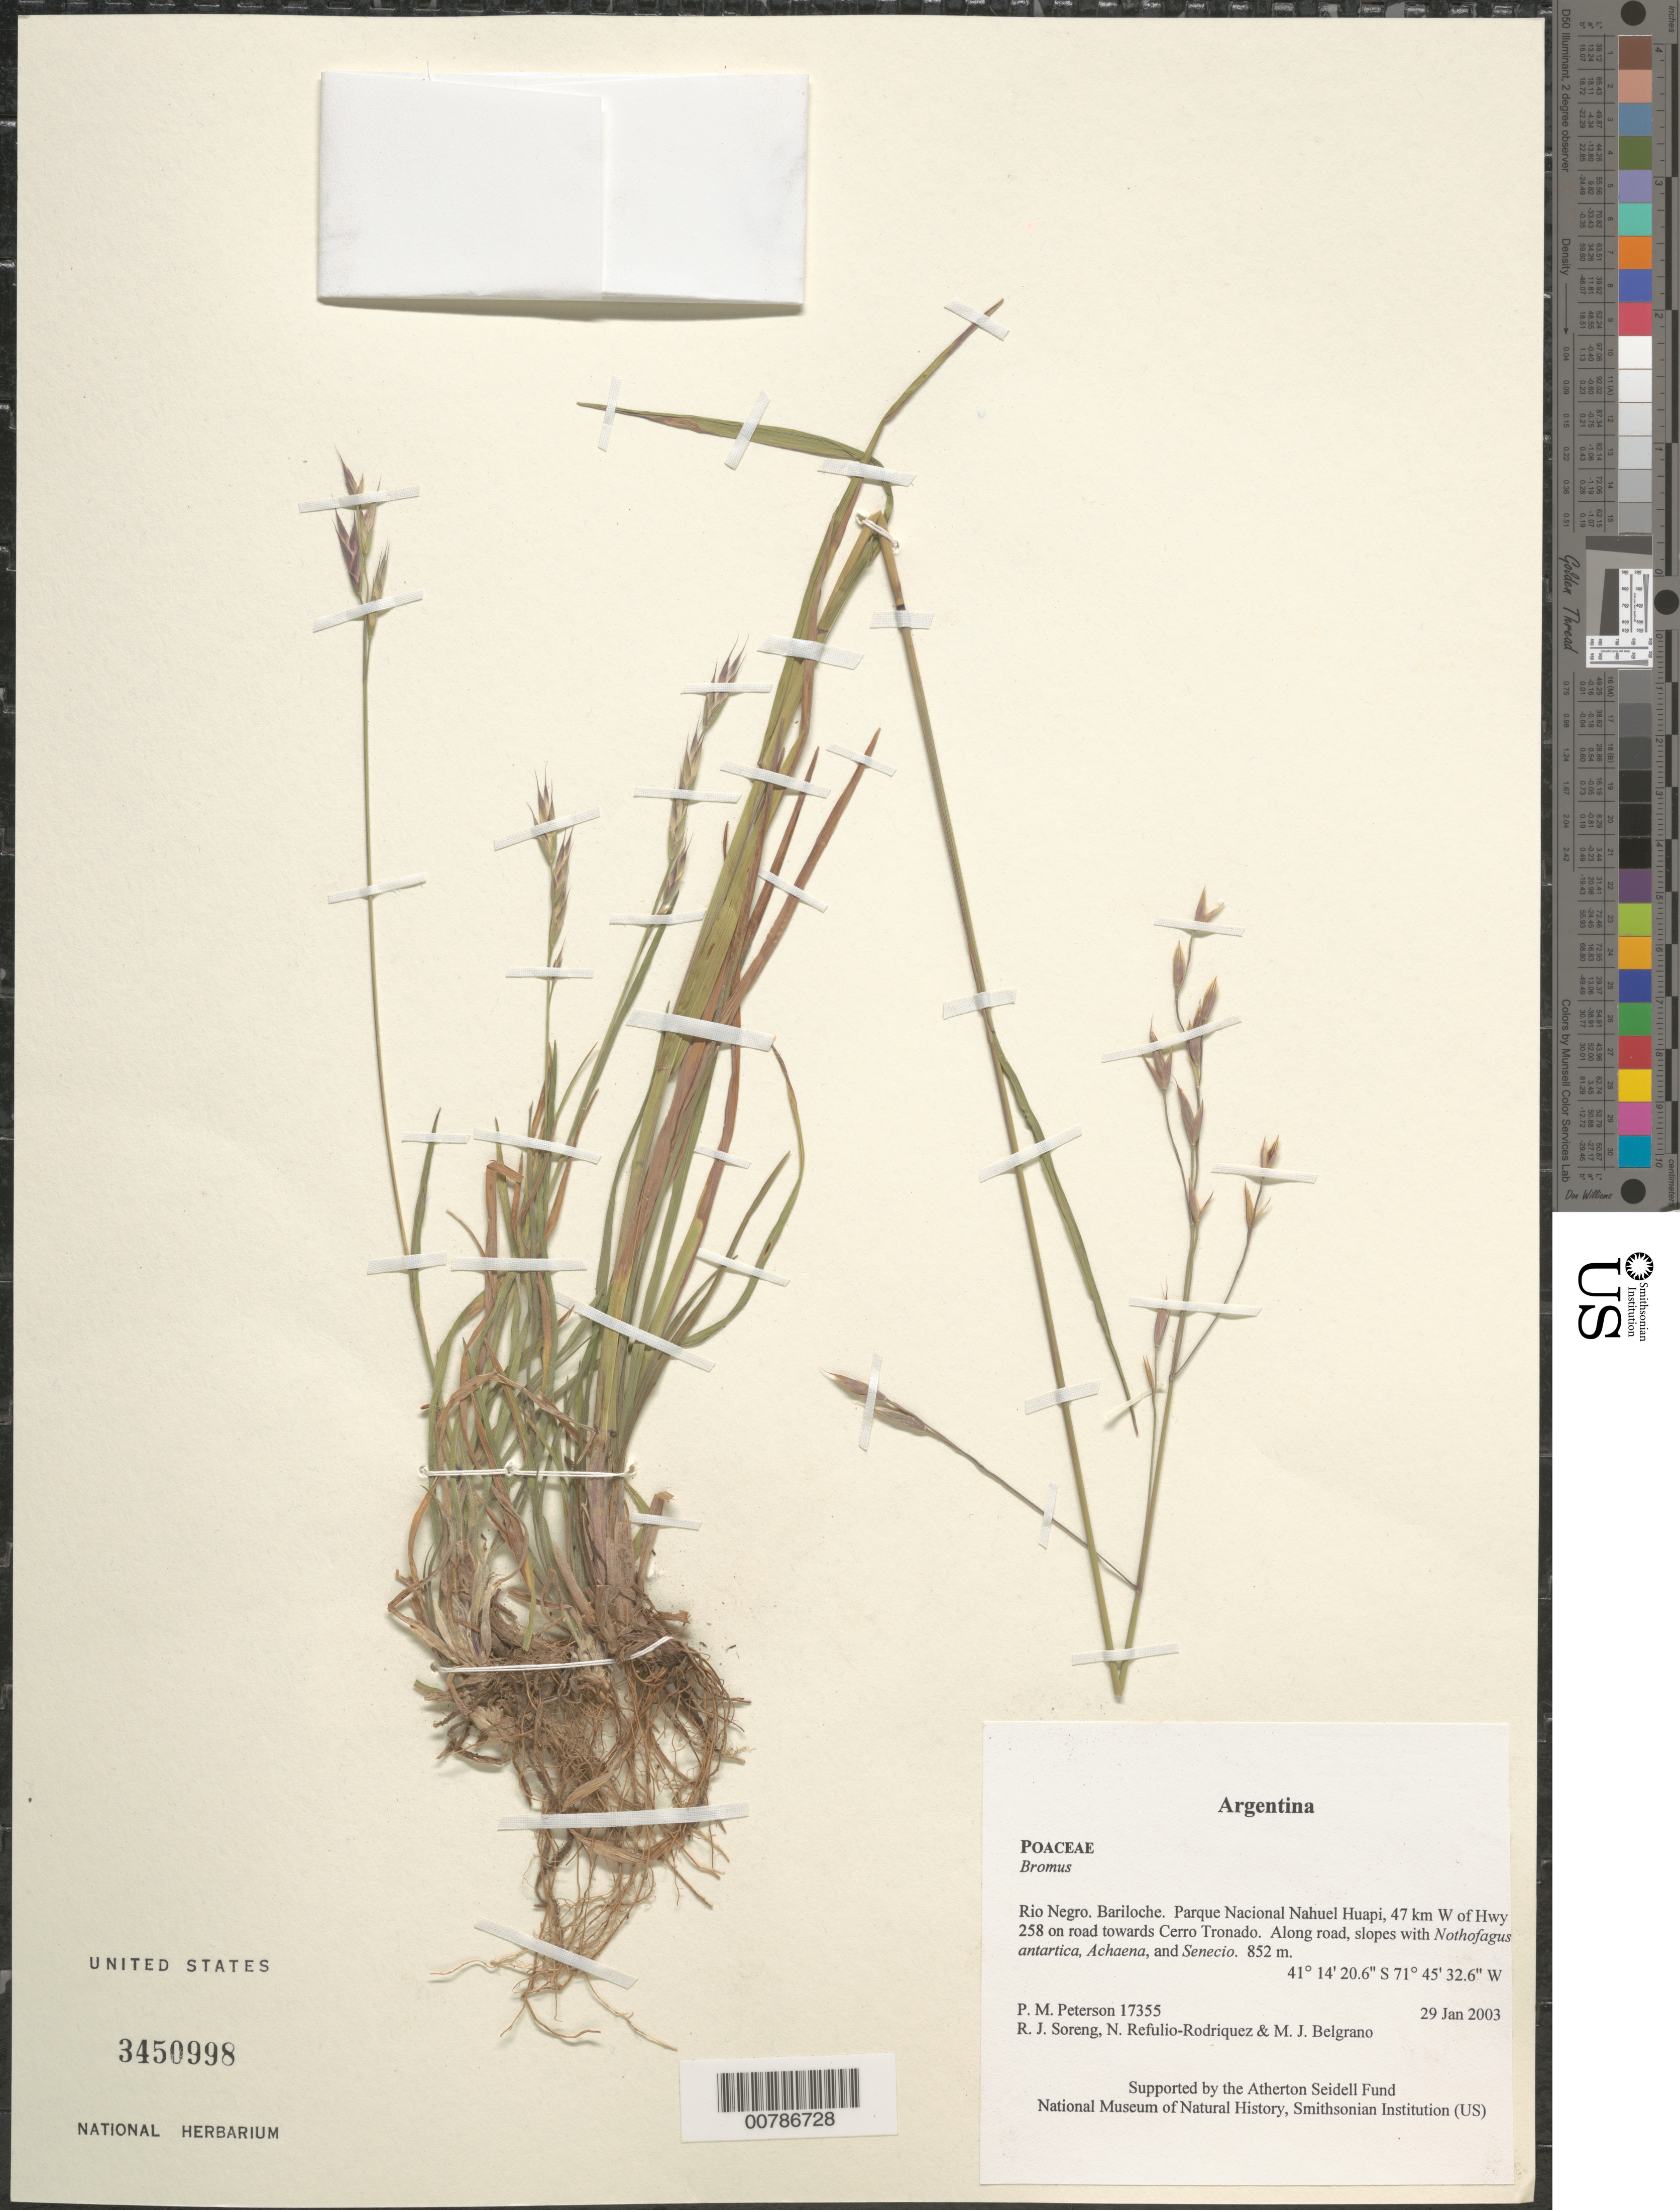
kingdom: Plantae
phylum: Tracheophyta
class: Liliopsida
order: Poales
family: Poaceae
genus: Bromus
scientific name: Bromus sp.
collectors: P. M. Peterson, R. J. Soreng, N. Refulio-Rodríguez & M. Belgrano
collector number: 17355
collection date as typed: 29 Jan 2003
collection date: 2003-01-29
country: Argentina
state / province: Rio Negro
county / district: Bariloche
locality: Parque Nacional Nahuel Huapi, 47 km W of Hwy 258 on road towards Cerro Tronado. Along road, slopes with Nothofagus antartica, Achaena, and Senecio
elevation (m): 852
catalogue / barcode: US 3450998